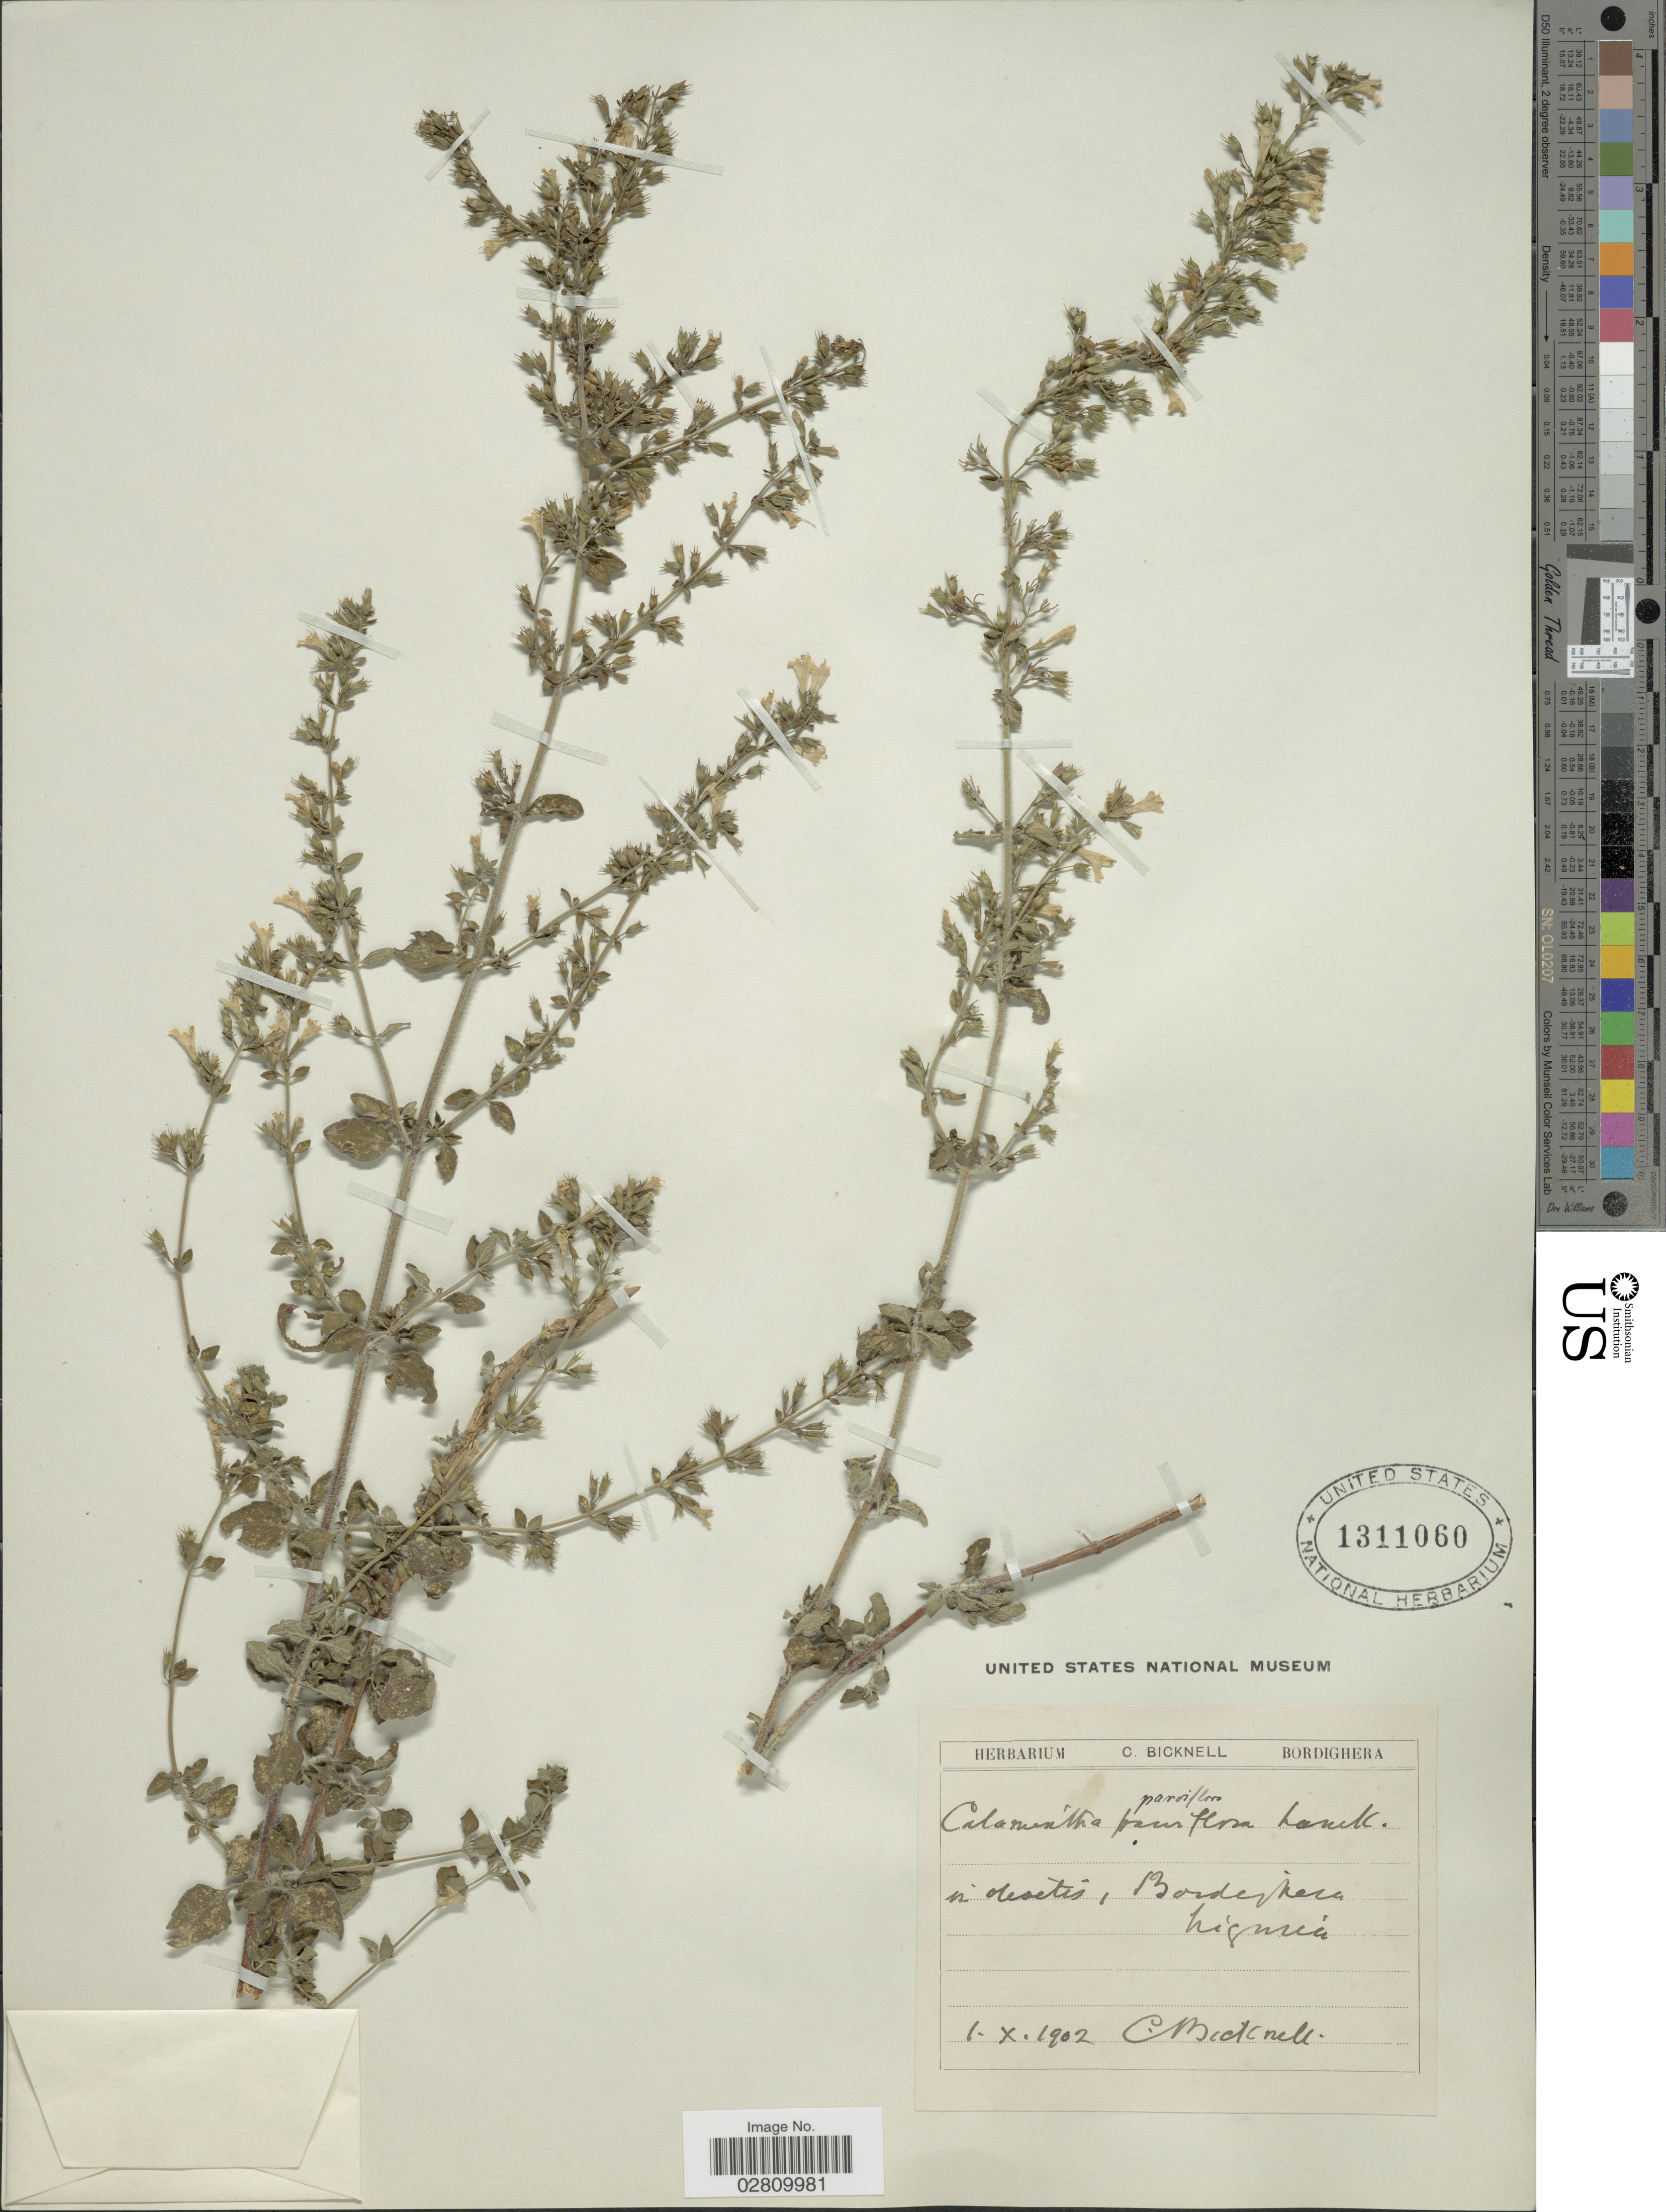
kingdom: Plantae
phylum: Tracheophyta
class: Magnoliopsida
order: Lamiales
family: Lamiaceae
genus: Calamintha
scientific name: Calamintha parviflora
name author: Lam.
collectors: C. Bicknell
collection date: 1902-10-01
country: Italy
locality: In desetis [interpreted], Bordighera, Liguria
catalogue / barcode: US 1311060